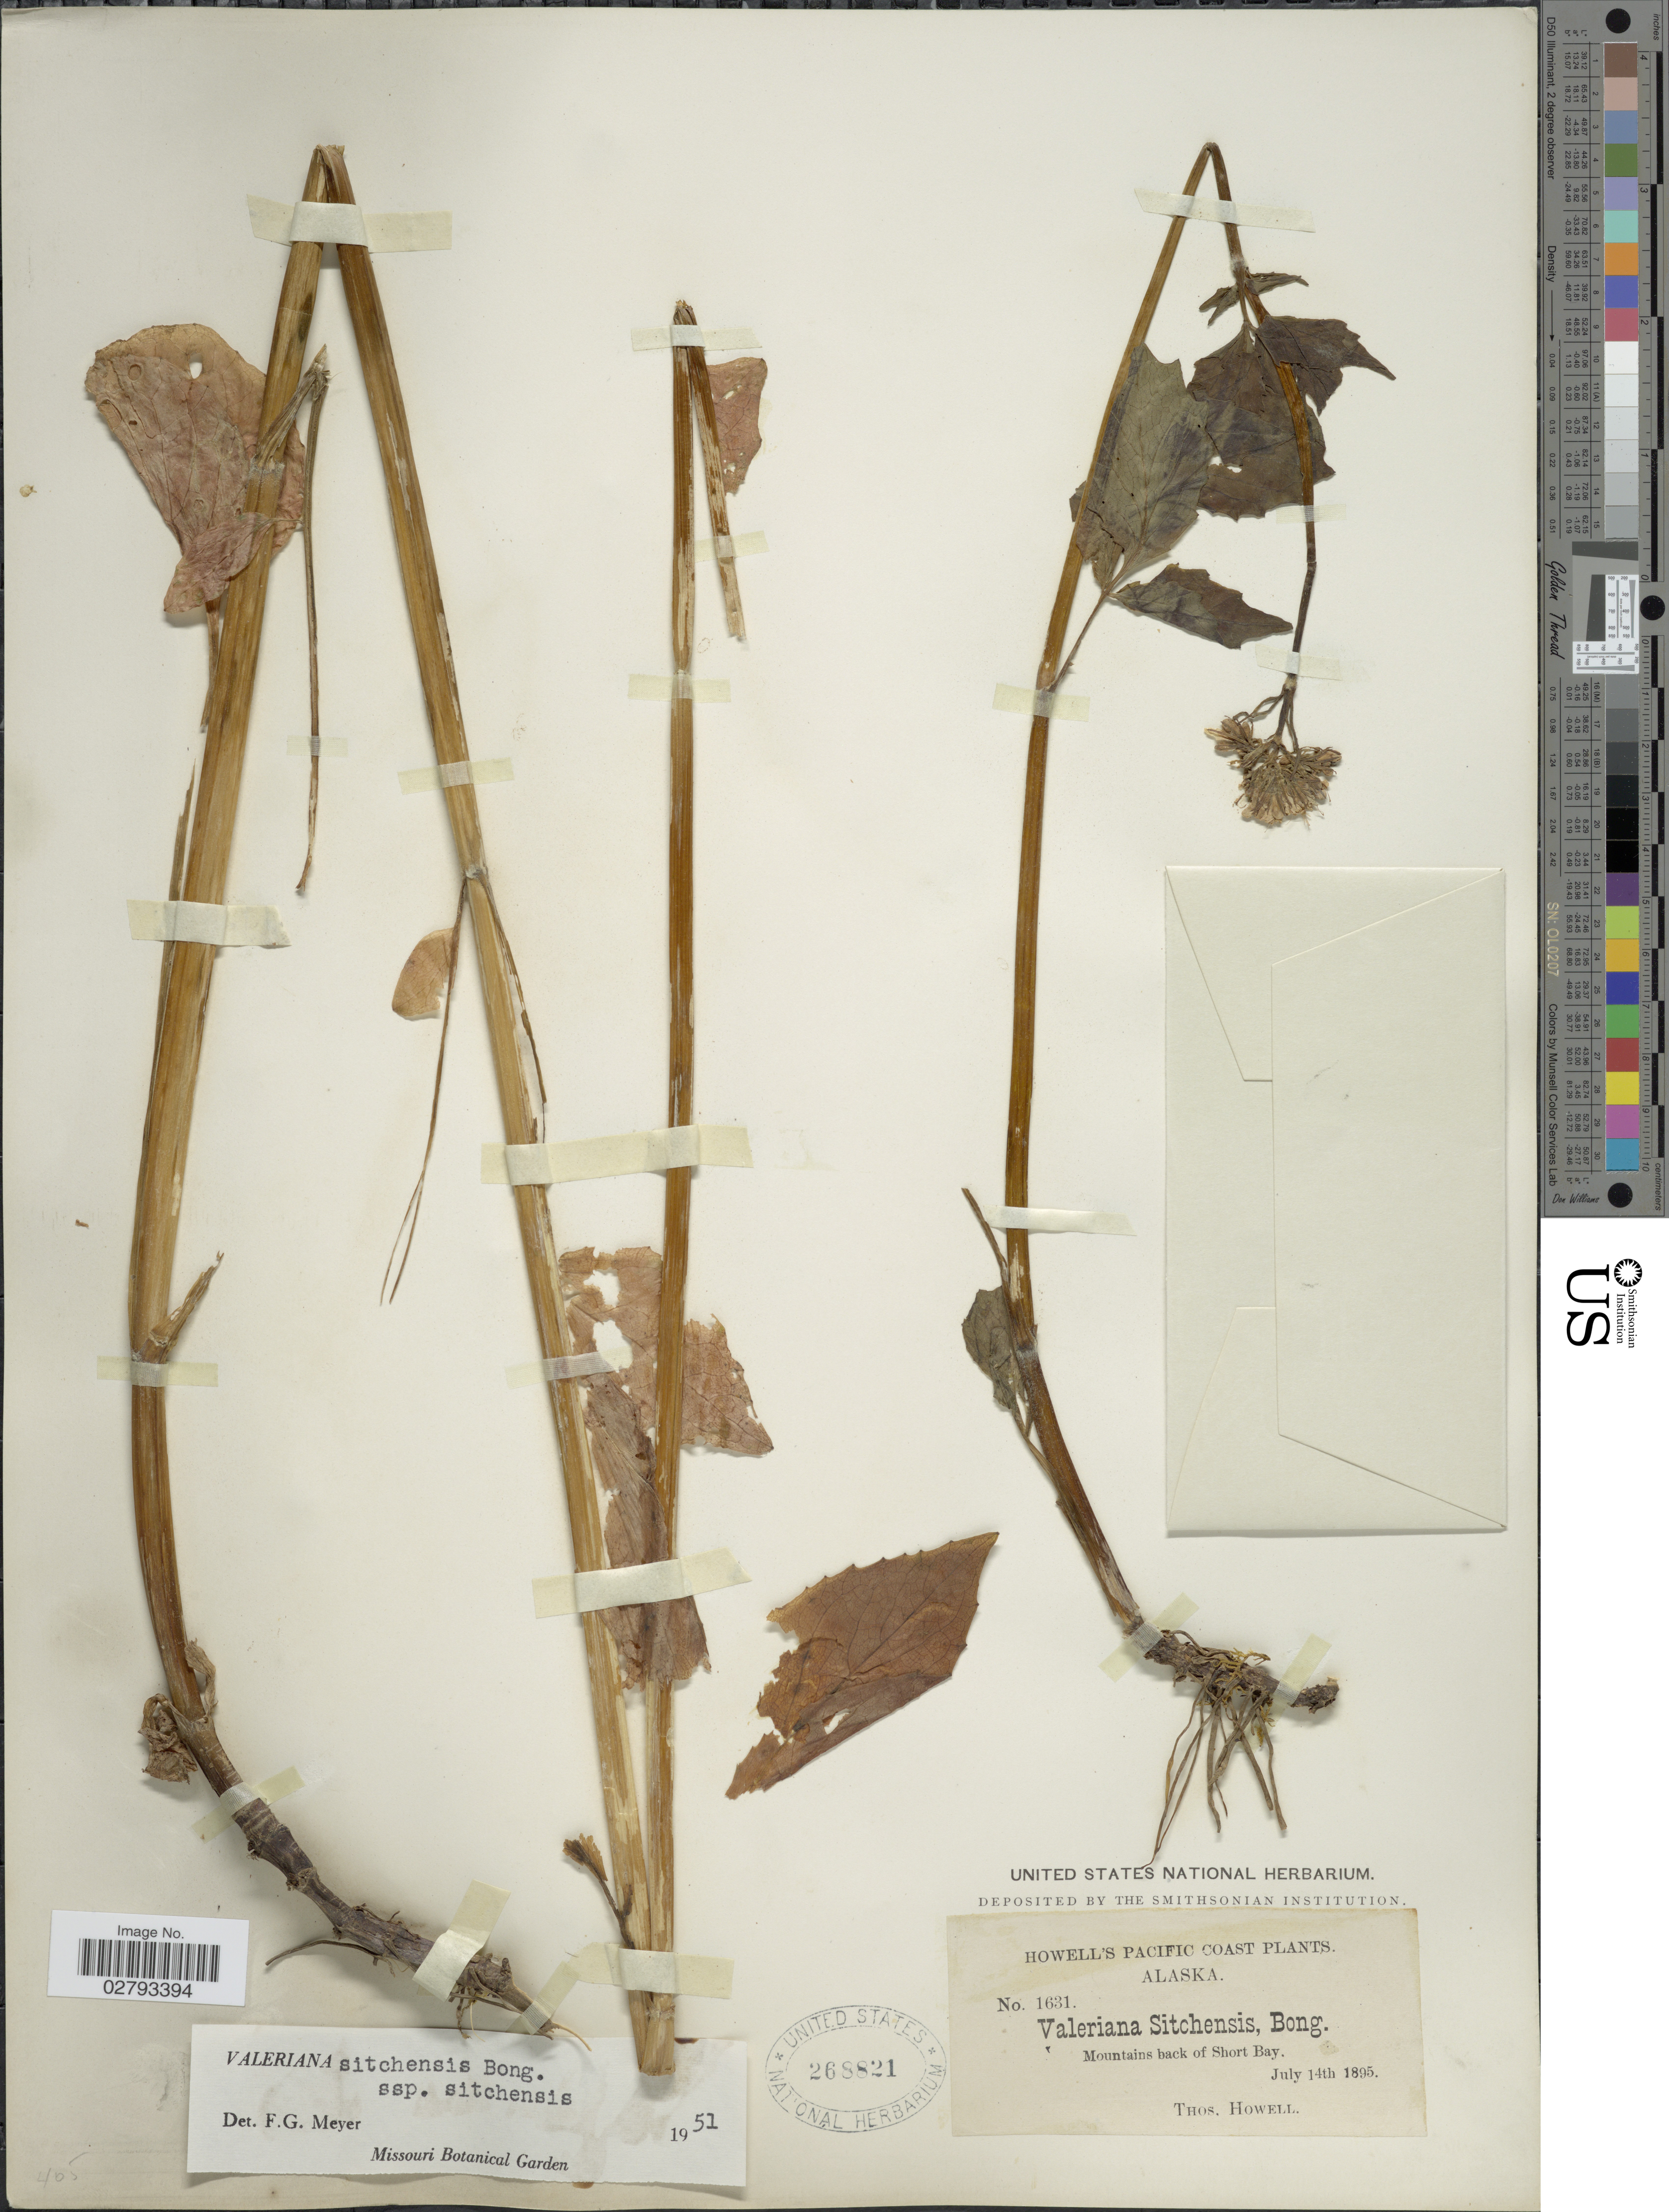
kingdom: Plantae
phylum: Tracheophyta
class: Magnoliopsida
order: Dipsacales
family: Caprifoliaceae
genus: Valeriana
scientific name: Valeriana sitchensis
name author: Bong.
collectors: T. Howell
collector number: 1631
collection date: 1895-07-14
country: United States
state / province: Alaska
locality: Pacific Coast. Mountains back of Short Bay.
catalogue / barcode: US 268821